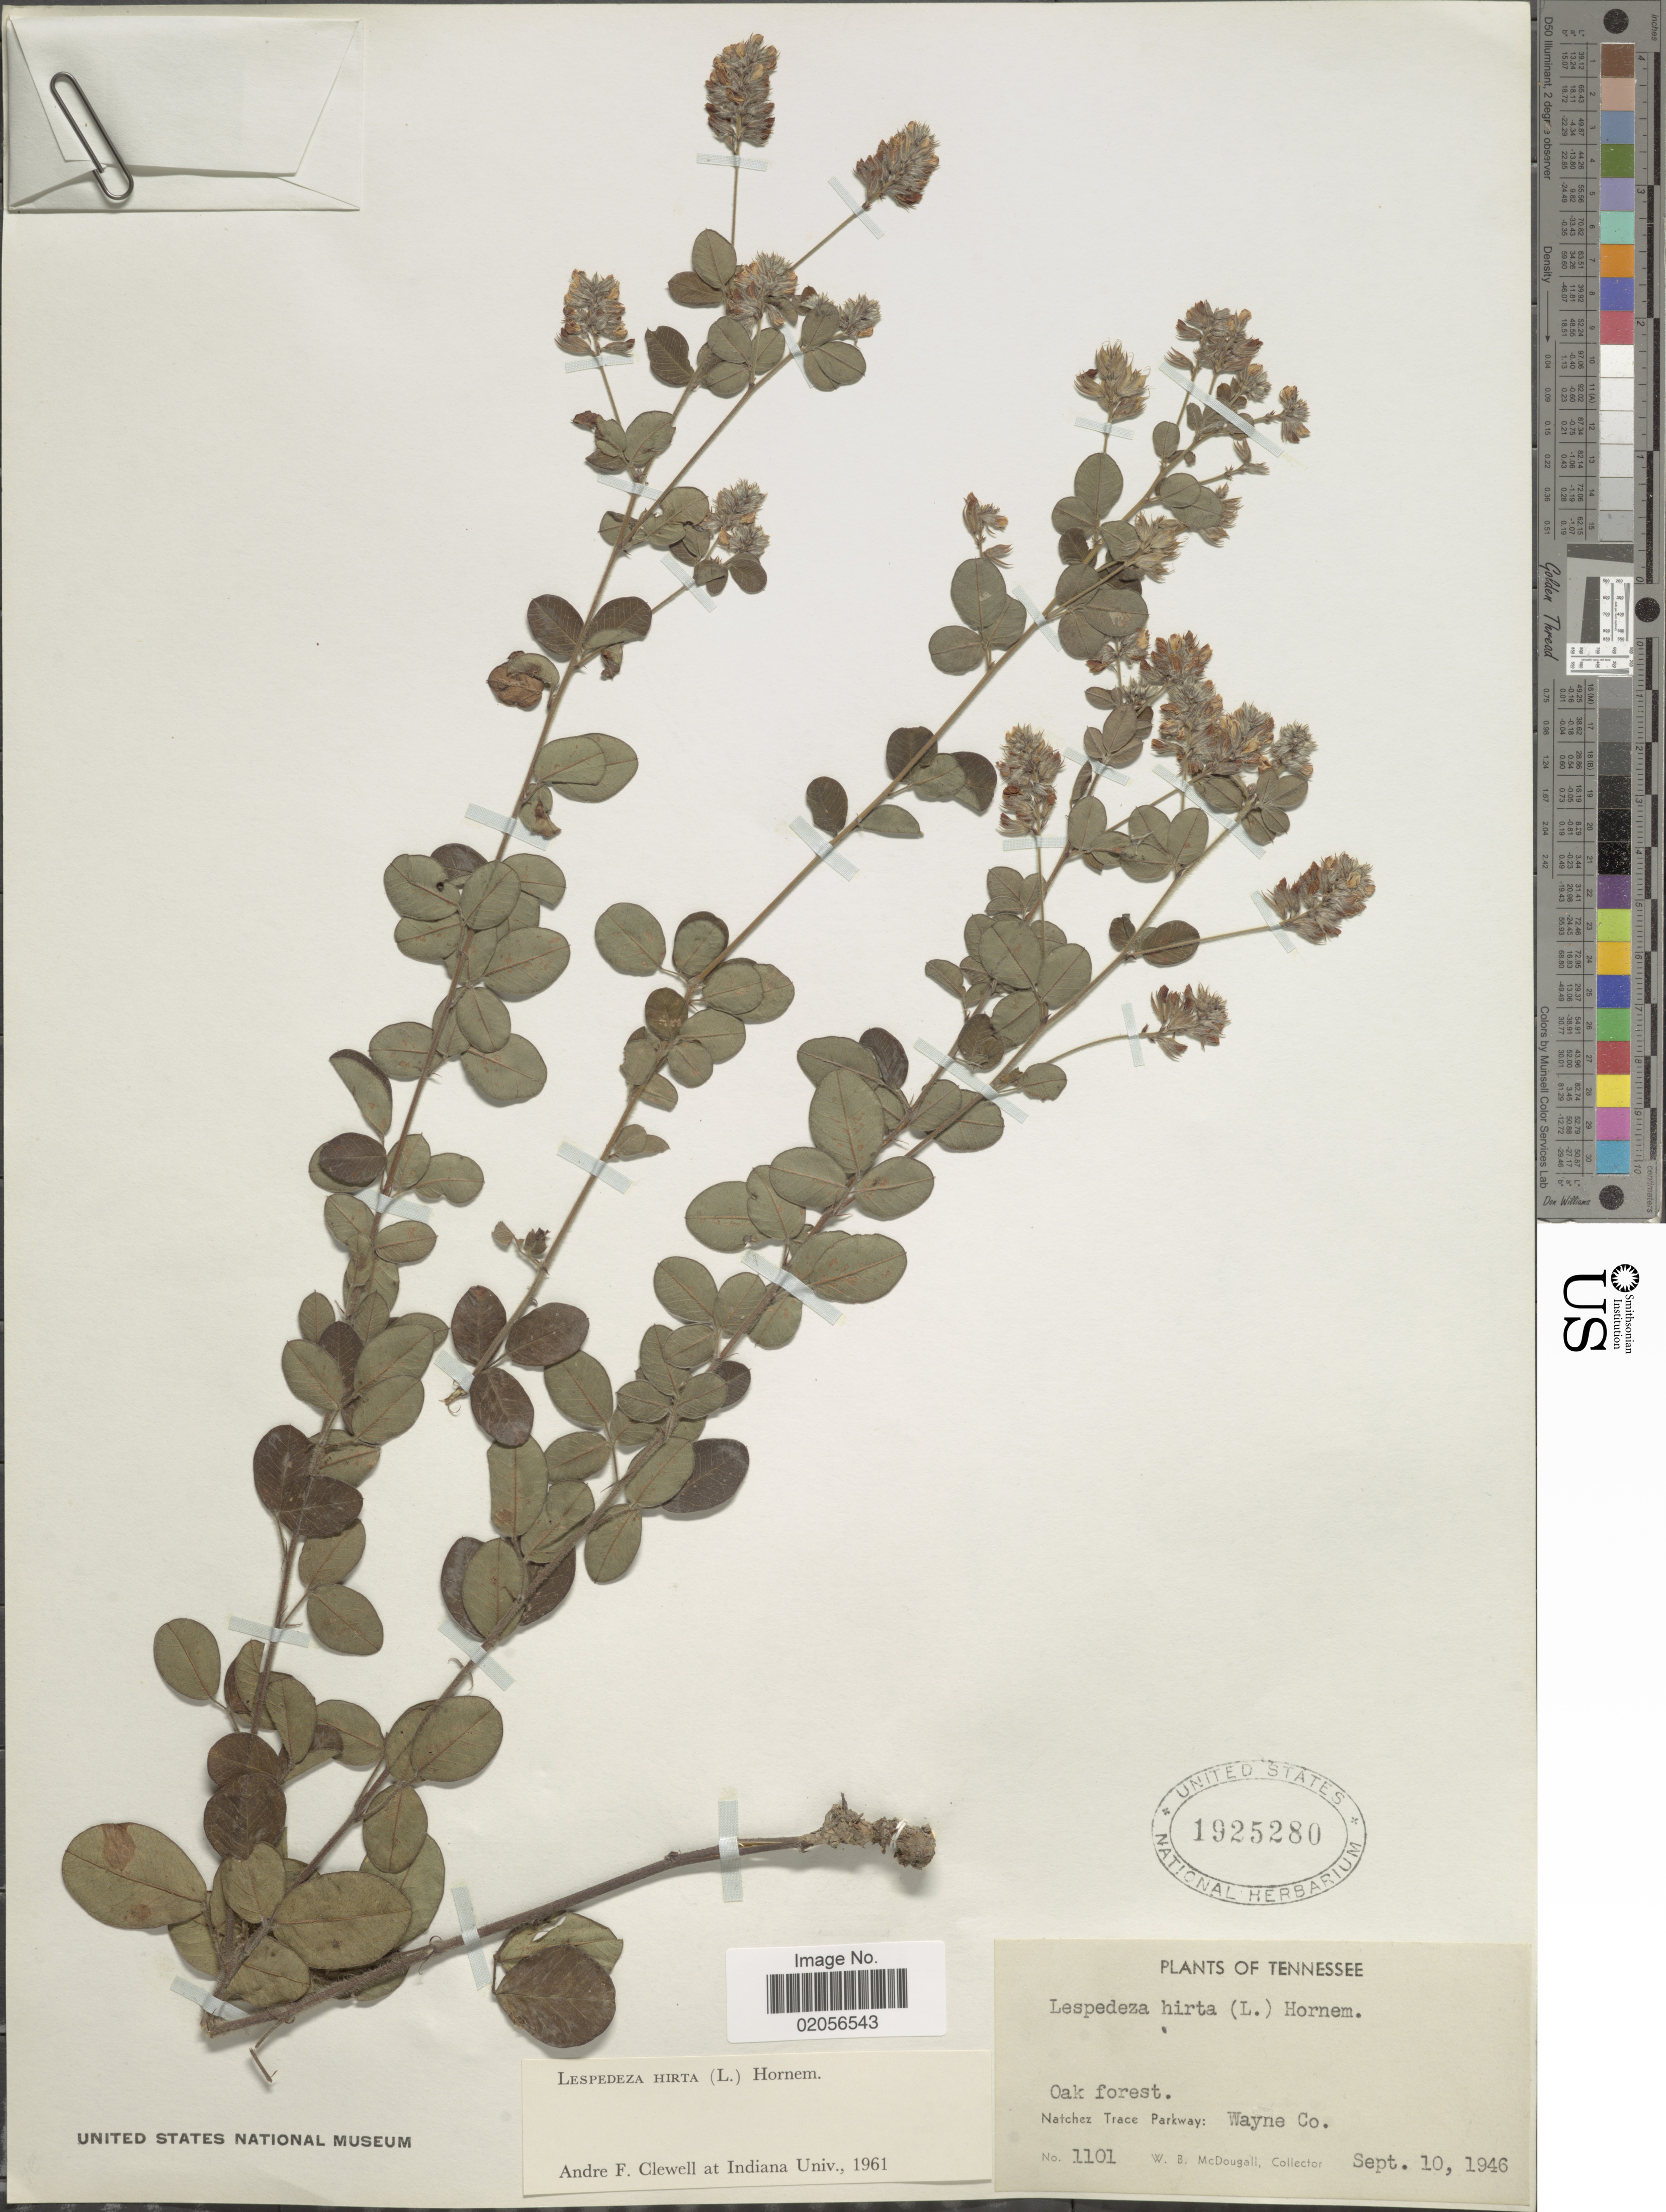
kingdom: Plantae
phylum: Tracheophyta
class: Magnoliopsida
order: Fabales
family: Fabaceae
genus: Lespedeza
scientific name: Lespedeza hirta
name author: (L.) Hornem.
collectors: W. B. McDougall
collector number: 1101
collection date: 1946-09-10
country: United States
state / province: Tennessee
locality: Oak forest, Natchez Trace Parkway: Wayne Co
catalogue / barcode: US 1925280